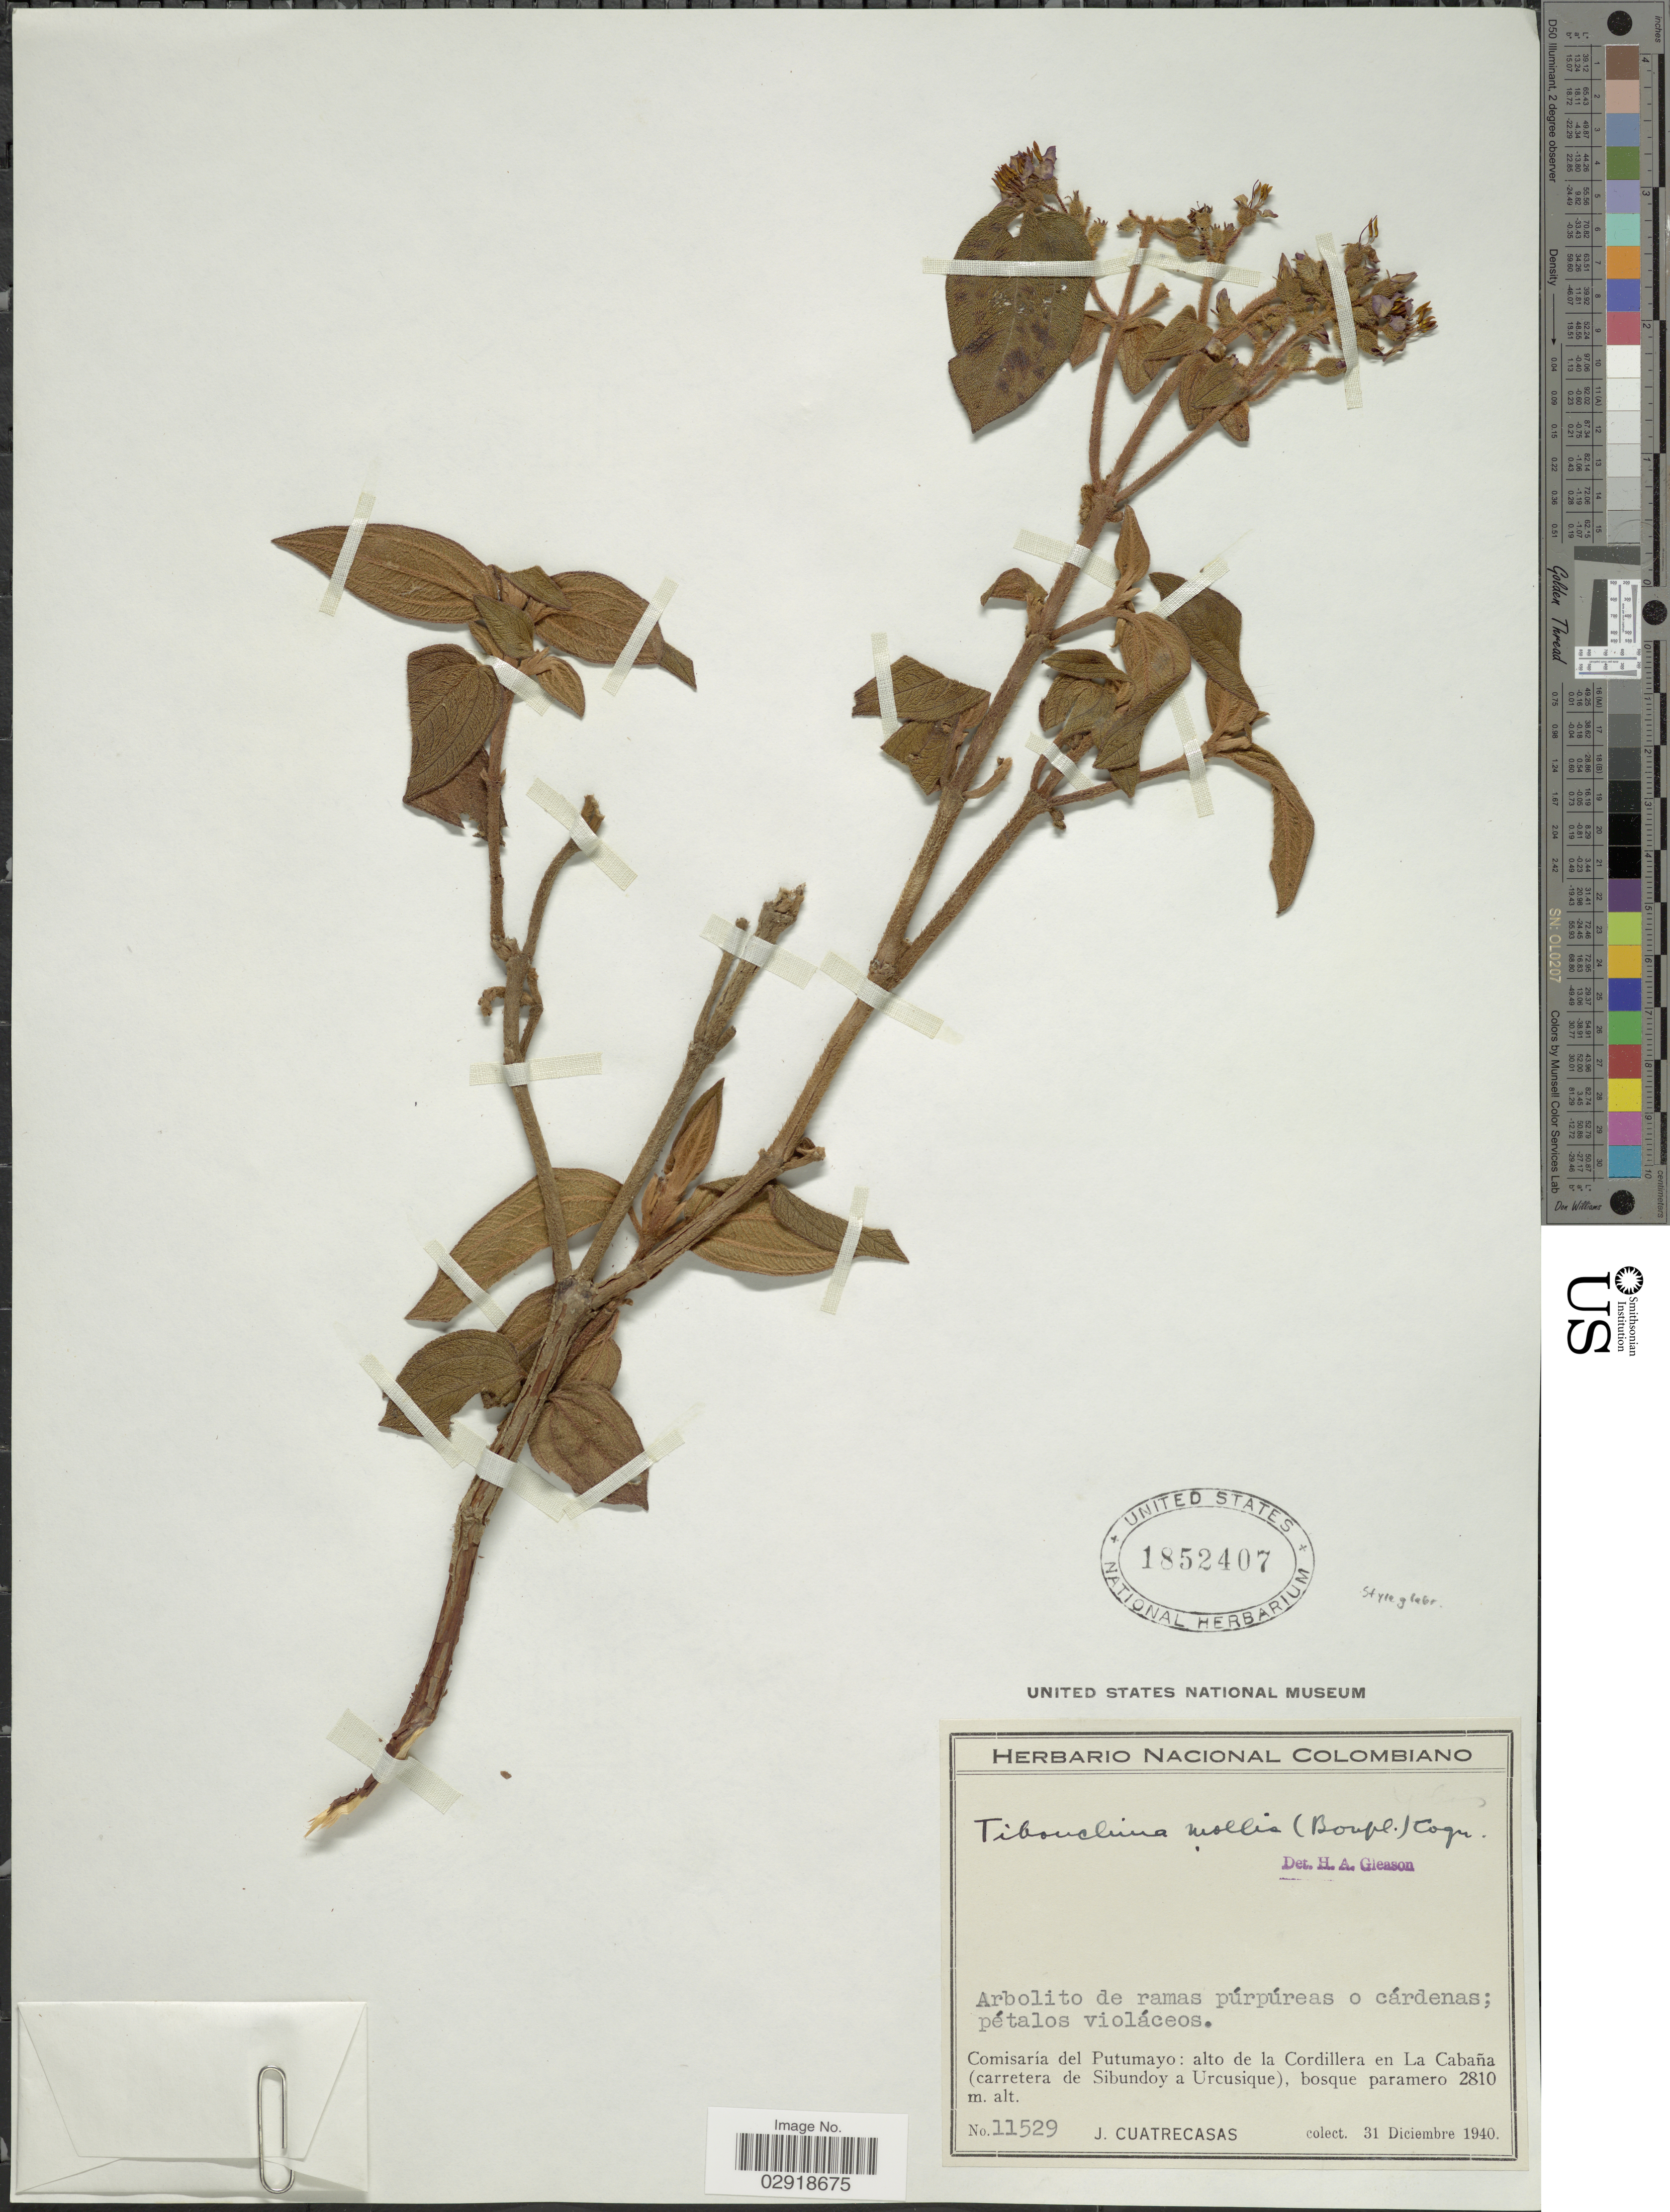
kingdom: Plantae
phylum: Tracheophyta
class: Magnoliopsida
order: Myrtales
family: Melastomataceae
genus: Chaetogastra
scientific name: Chaetogastra mollis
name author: (Bonpl.) DC.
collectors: J. Cuatrecasas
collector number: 11529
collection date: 1940-12-31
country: Colombia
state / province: Putumayo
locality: Comisaría del Putumayo: alto de la Cordillera en La Cabaña (carretera de Sibundoy a Urcusique).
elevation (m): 2810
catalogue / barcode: US 1852407